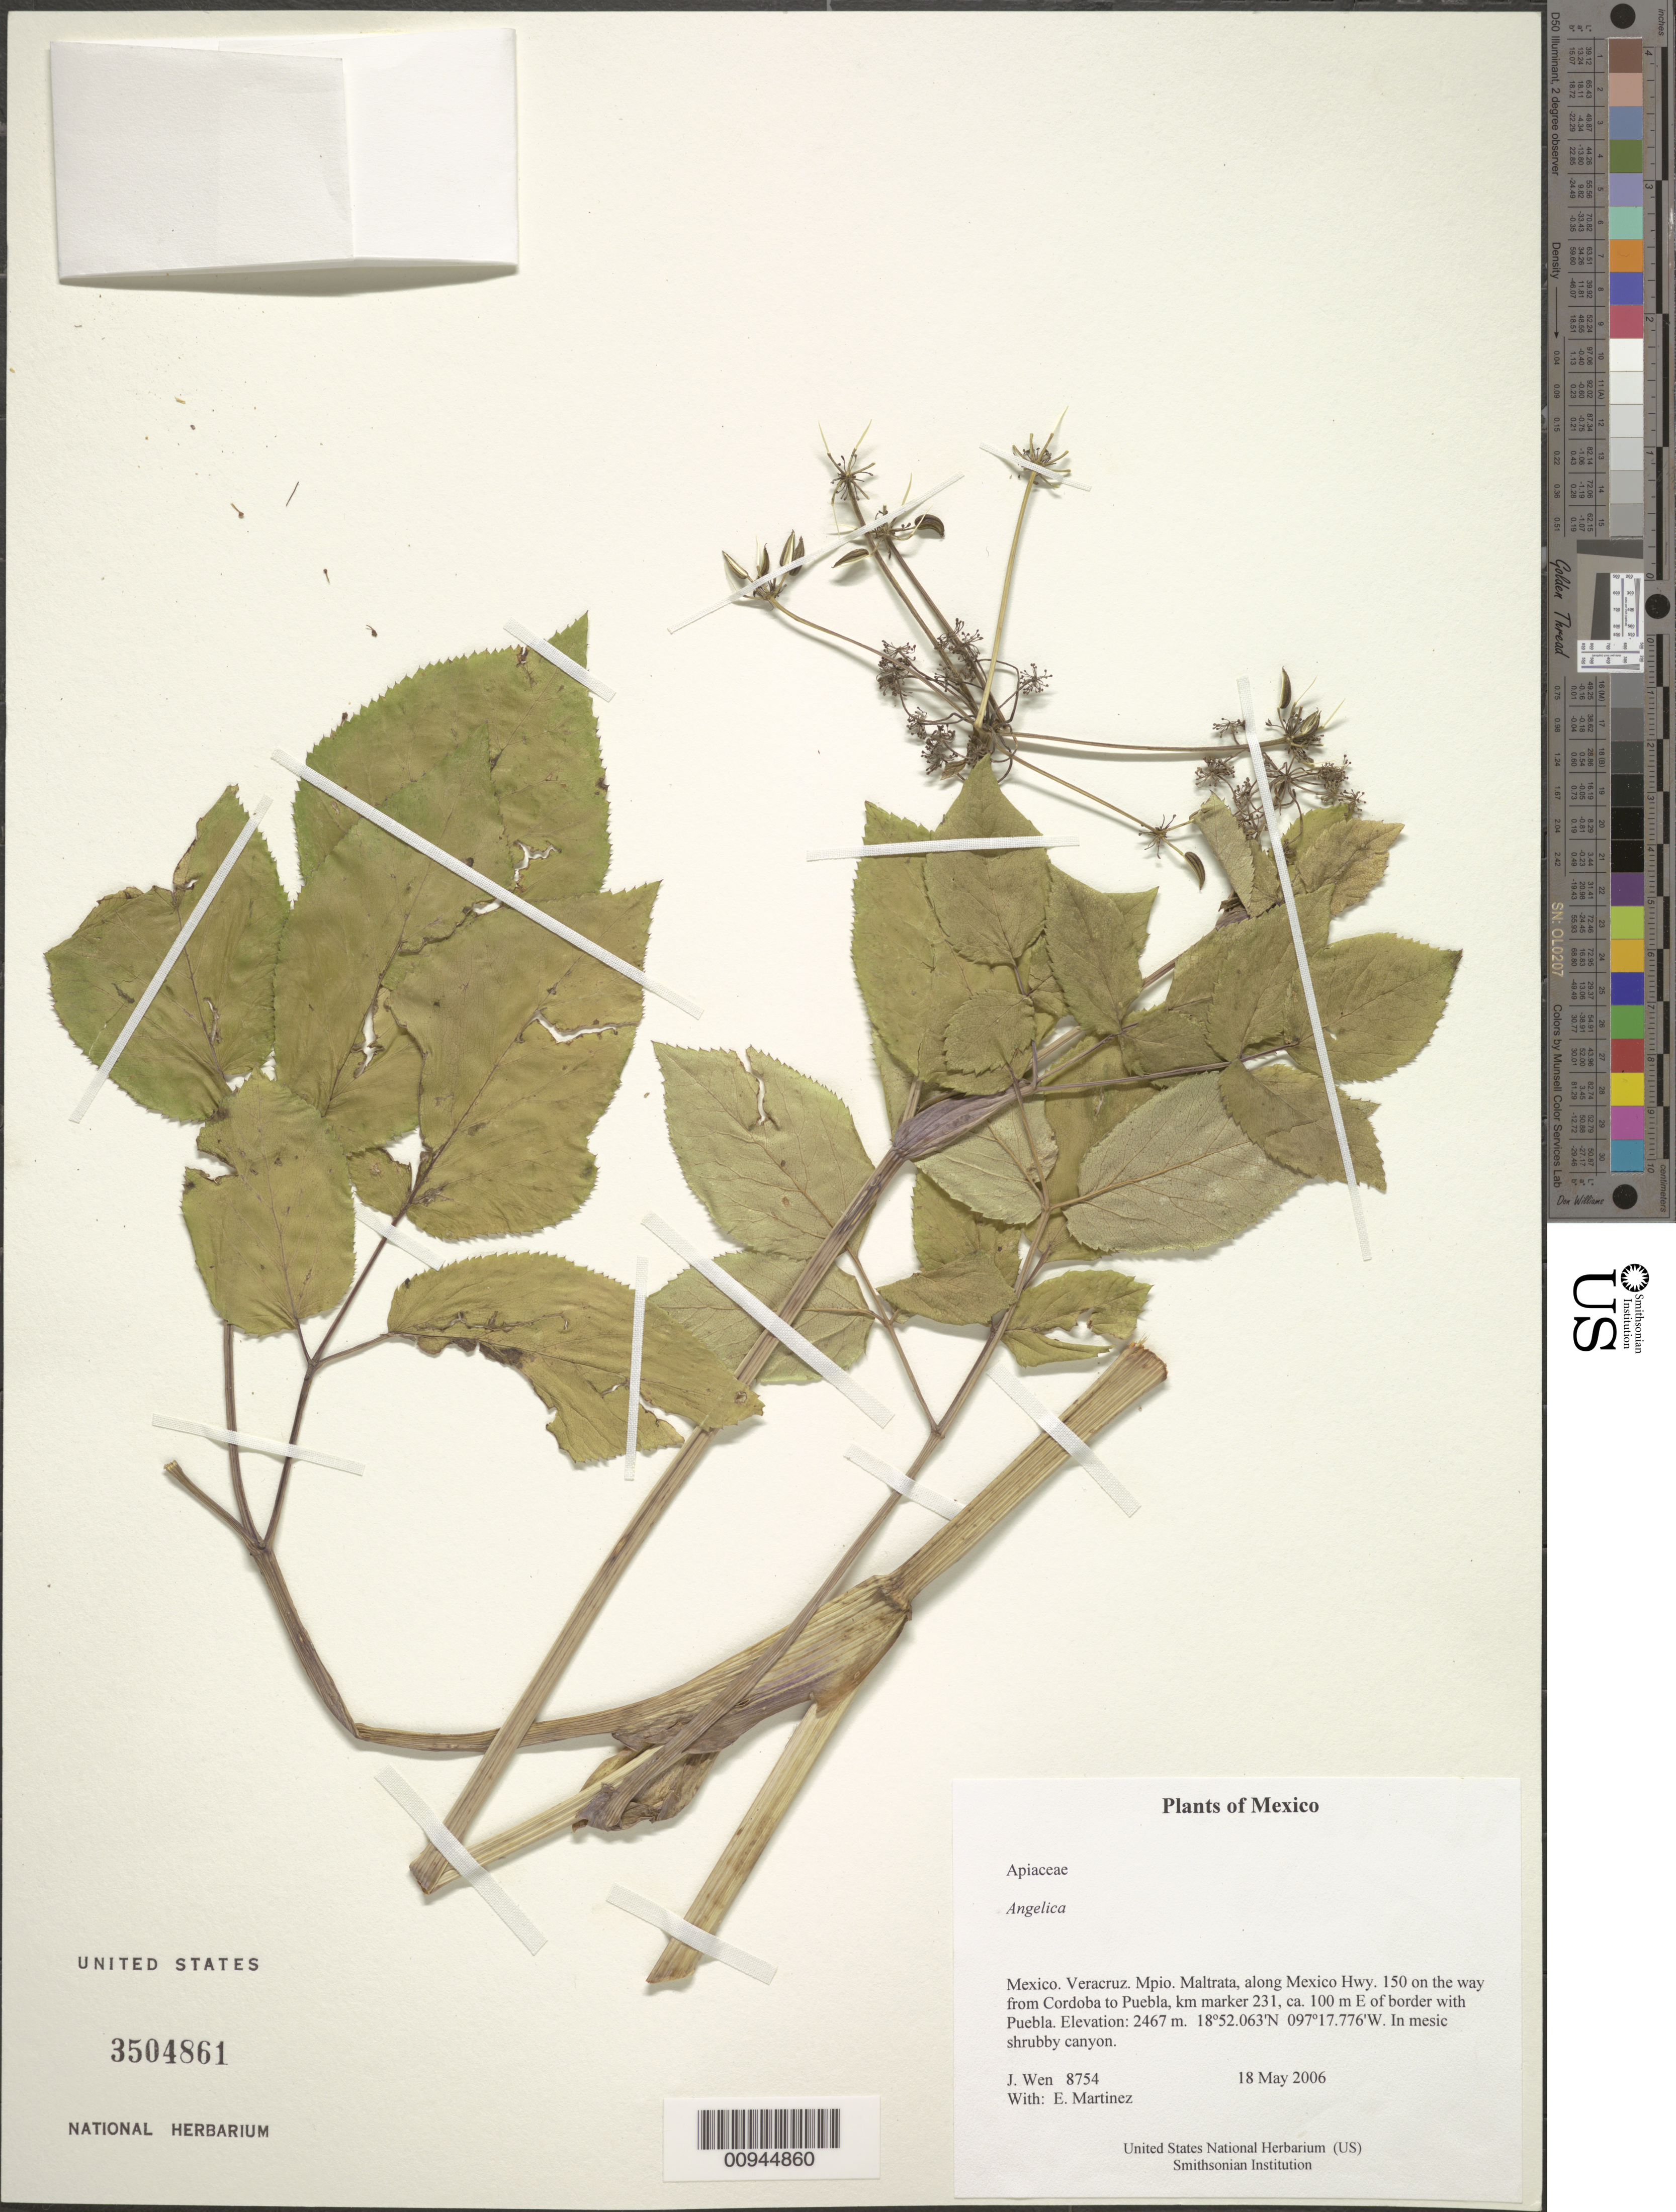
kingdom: Plantae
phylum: Tracheophyta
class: Magnoliopsida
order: Apiales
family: Apiaceae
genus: Angelica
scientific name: Angelica sp.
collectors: J. Wen & E. Martínez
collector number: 8754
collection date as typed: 18 May 2006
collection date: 2006-05-18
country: Mexico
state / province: Veracruz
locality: Mpio. Maltrata, along Mexico Hwy. 150 on the way from Cordoba to Puebla, km marker 231, ca. 100 m E of border with Puebla.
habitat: In mesic shrubby canyon.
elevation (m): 2467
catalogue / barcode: US 3504861